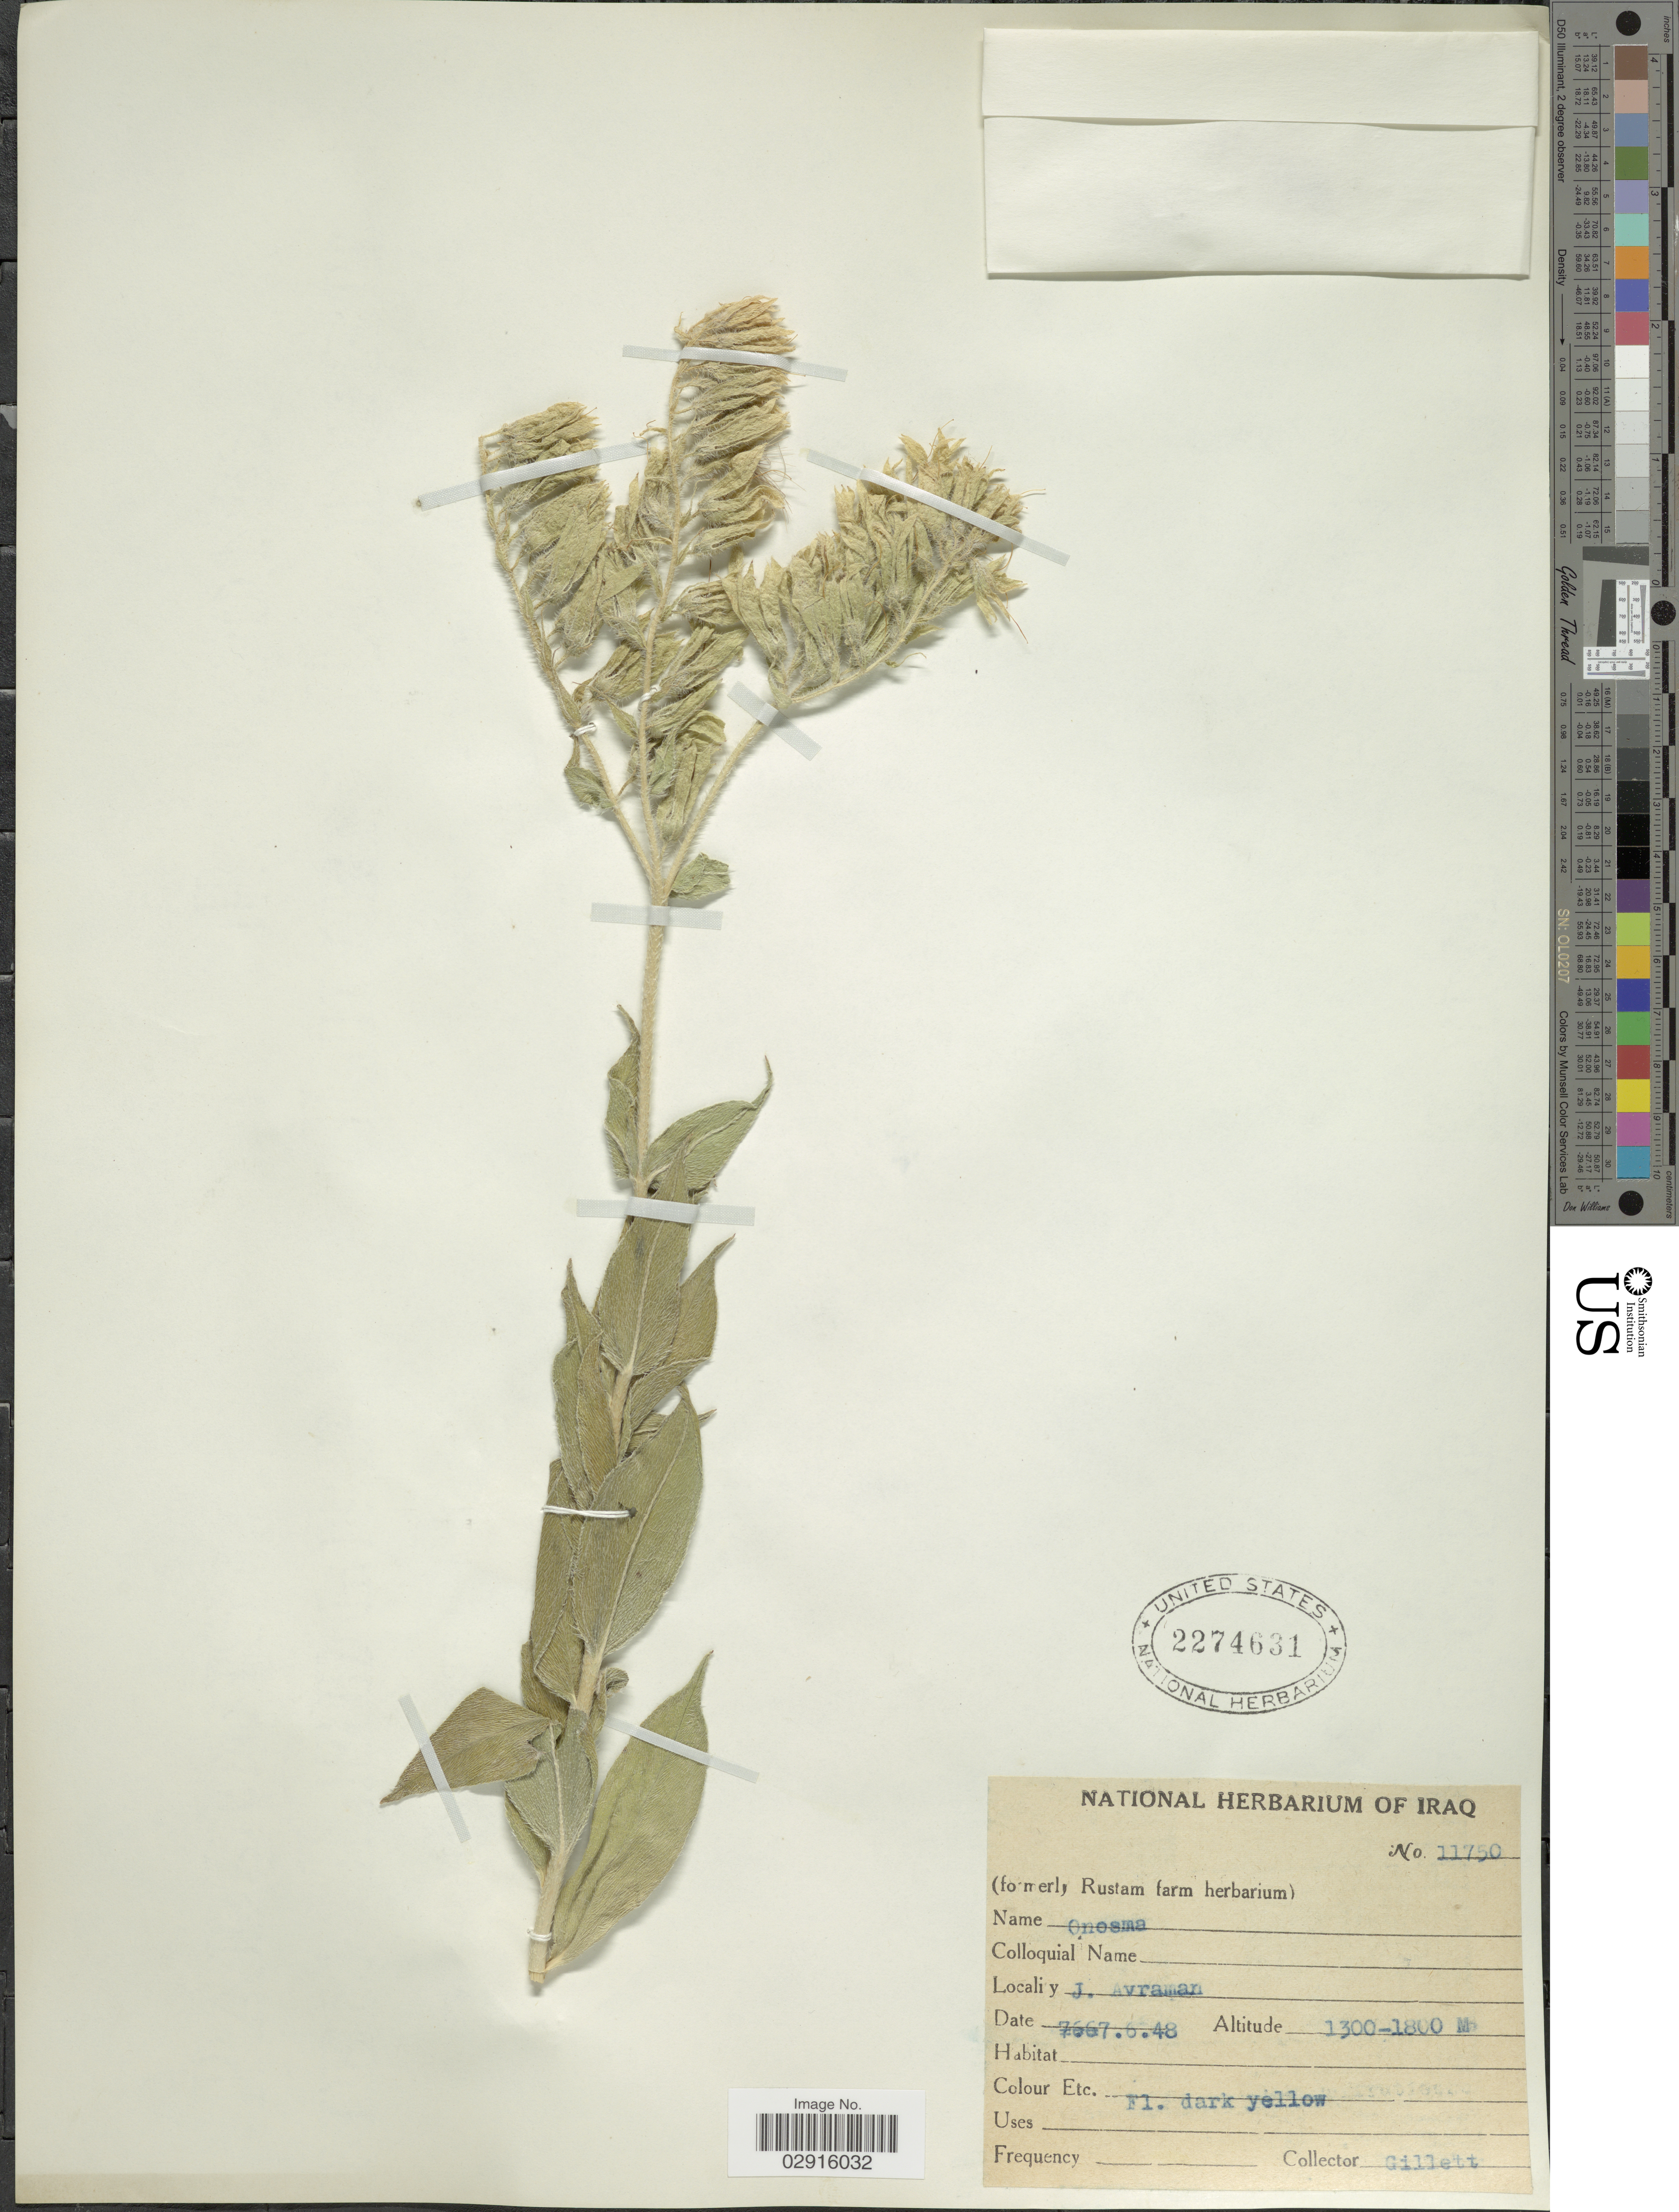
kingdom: Plantae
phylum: Tracheophyta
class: Magnoliopsida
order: Boraginales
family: Boraginaceae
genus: Onosma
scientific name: Onosma sp.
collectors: Gillett, --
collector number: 11750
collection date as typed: Transcribed d/m/y: 7/6/48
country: Iraq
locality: J. Avraman.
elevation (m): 1300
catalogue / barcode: US 2274631